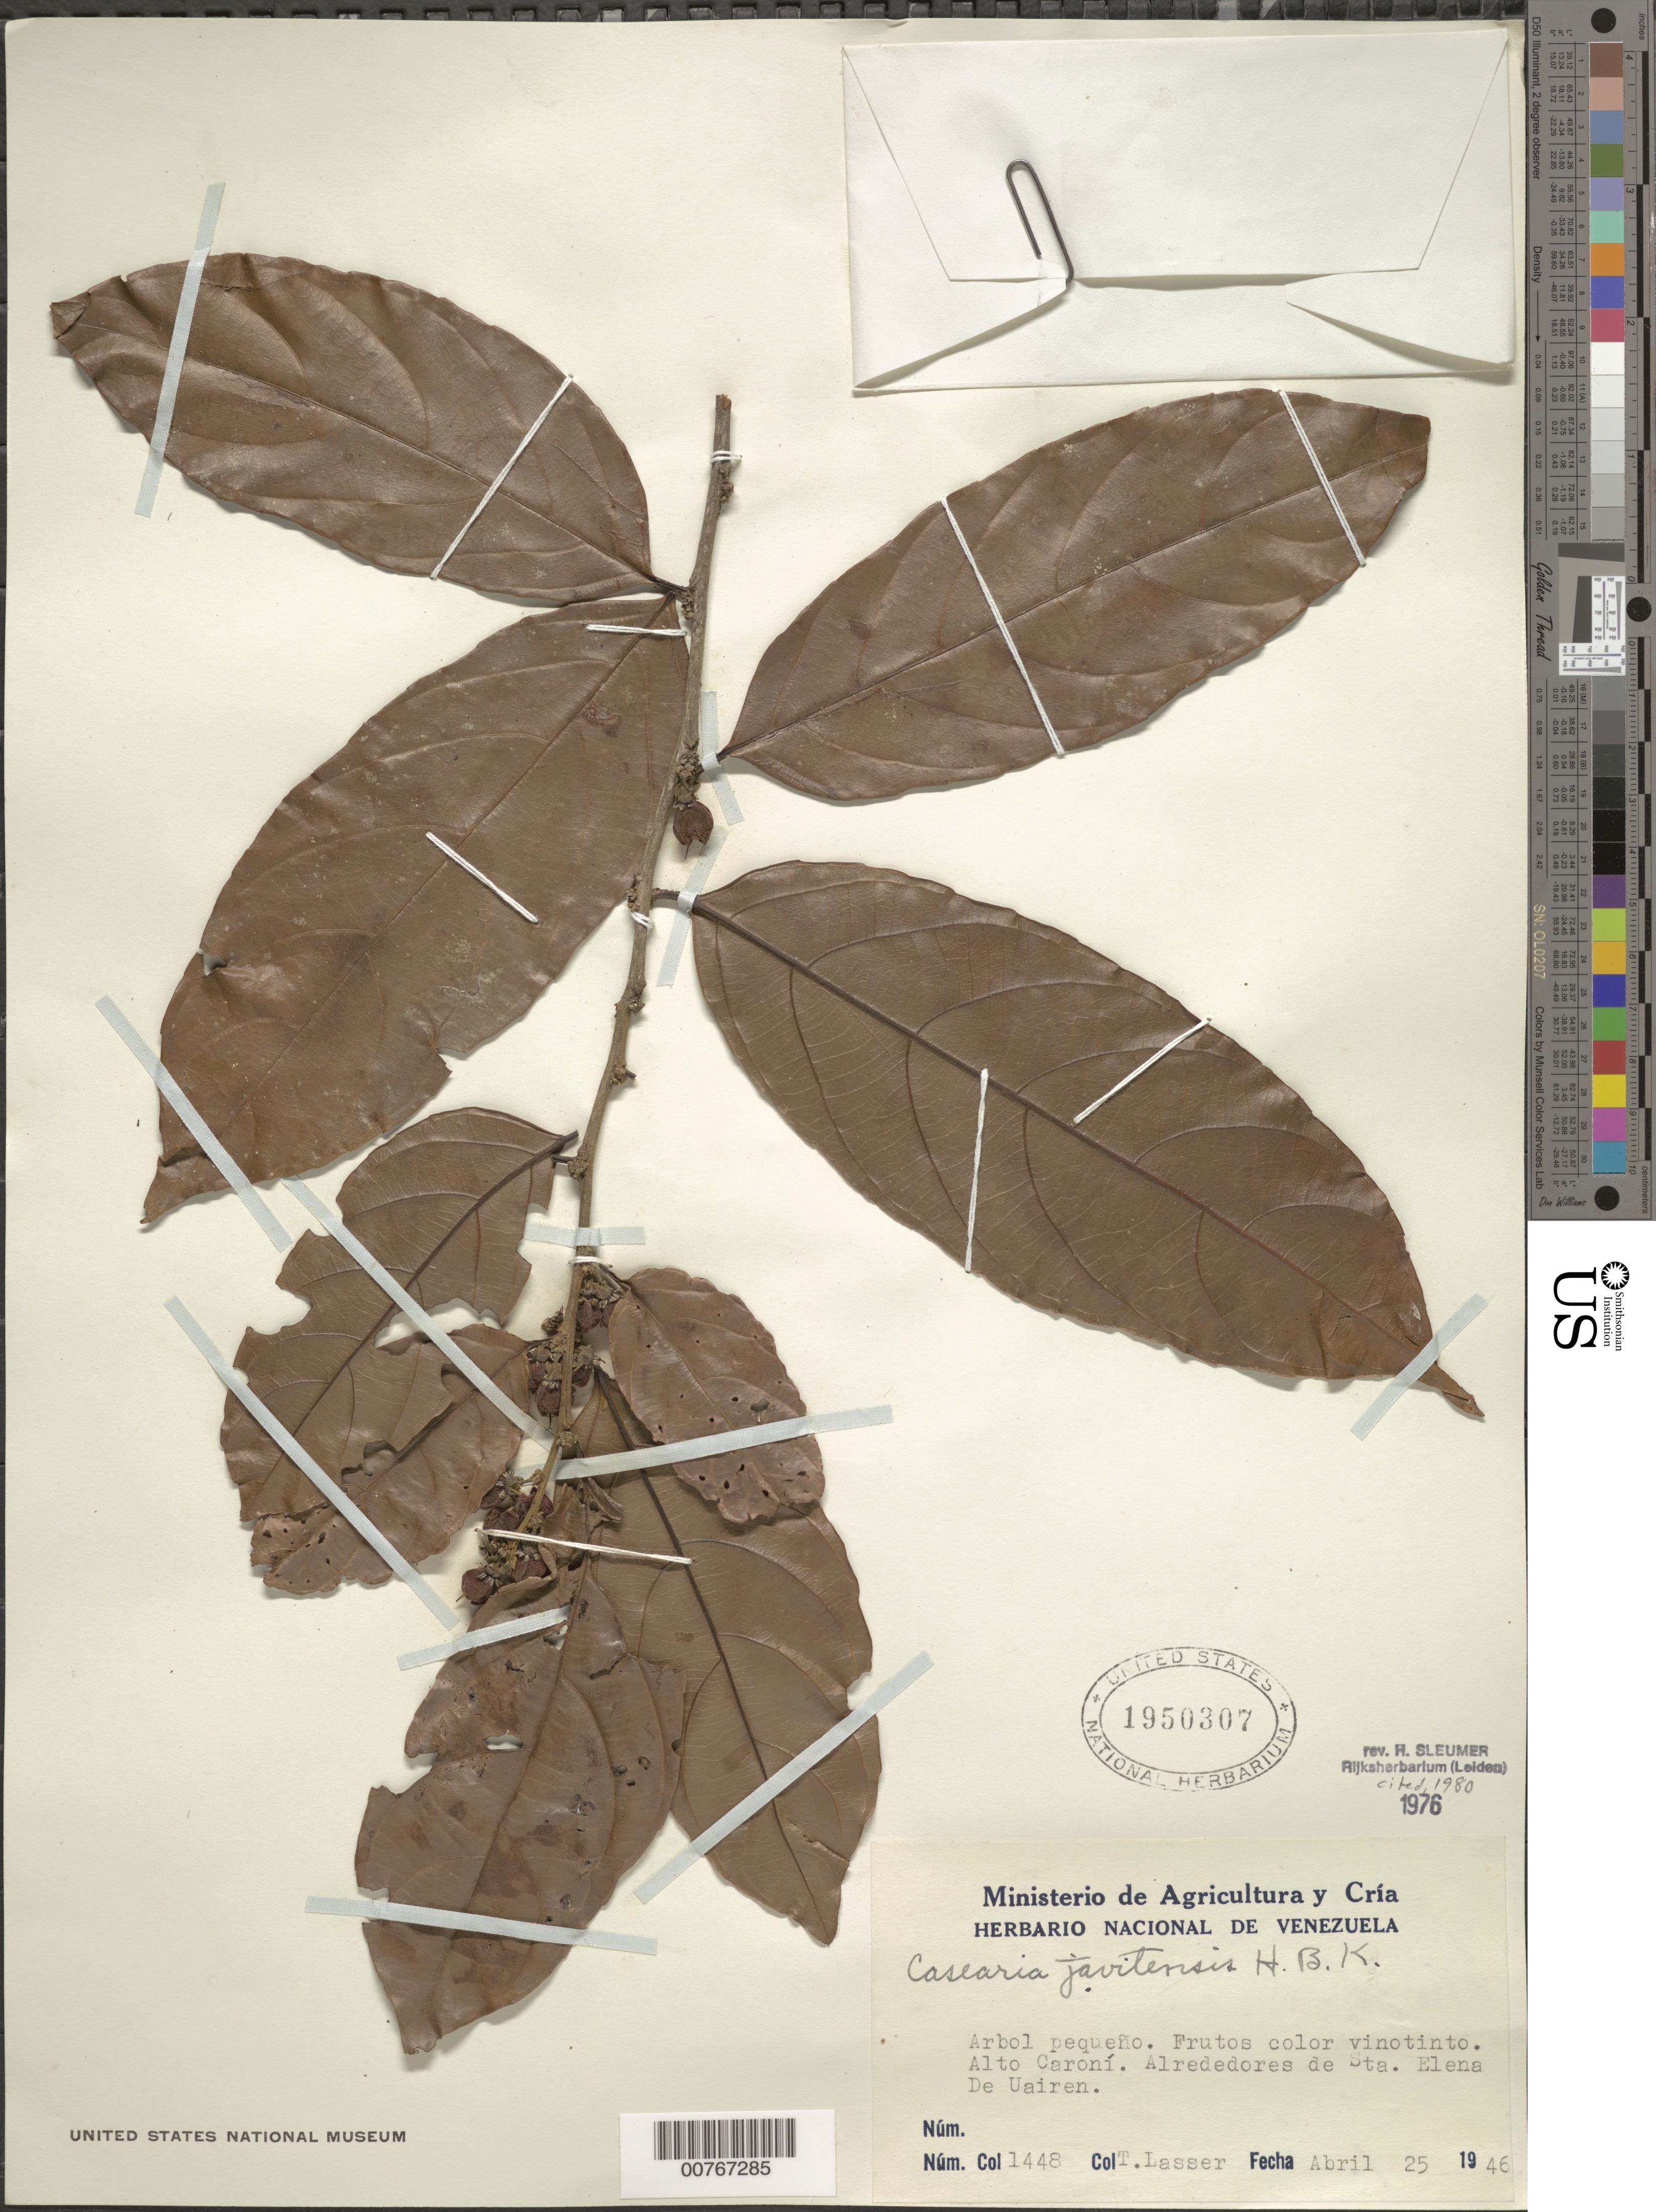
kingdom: Plantae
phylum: Tracheophyta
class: Magnoliopsida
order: Malpighiales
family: Salicaceae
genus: Piparea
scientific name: Piparea multiflora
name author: C.F. Gaertn.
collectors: T. Lasser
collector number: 1448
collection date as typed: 25-Apr-46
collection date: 1946-04-25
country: Venezuela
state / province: Bolívar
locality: Sta. Elena de Uairén, Alto Caroní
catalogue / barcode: US 1950307